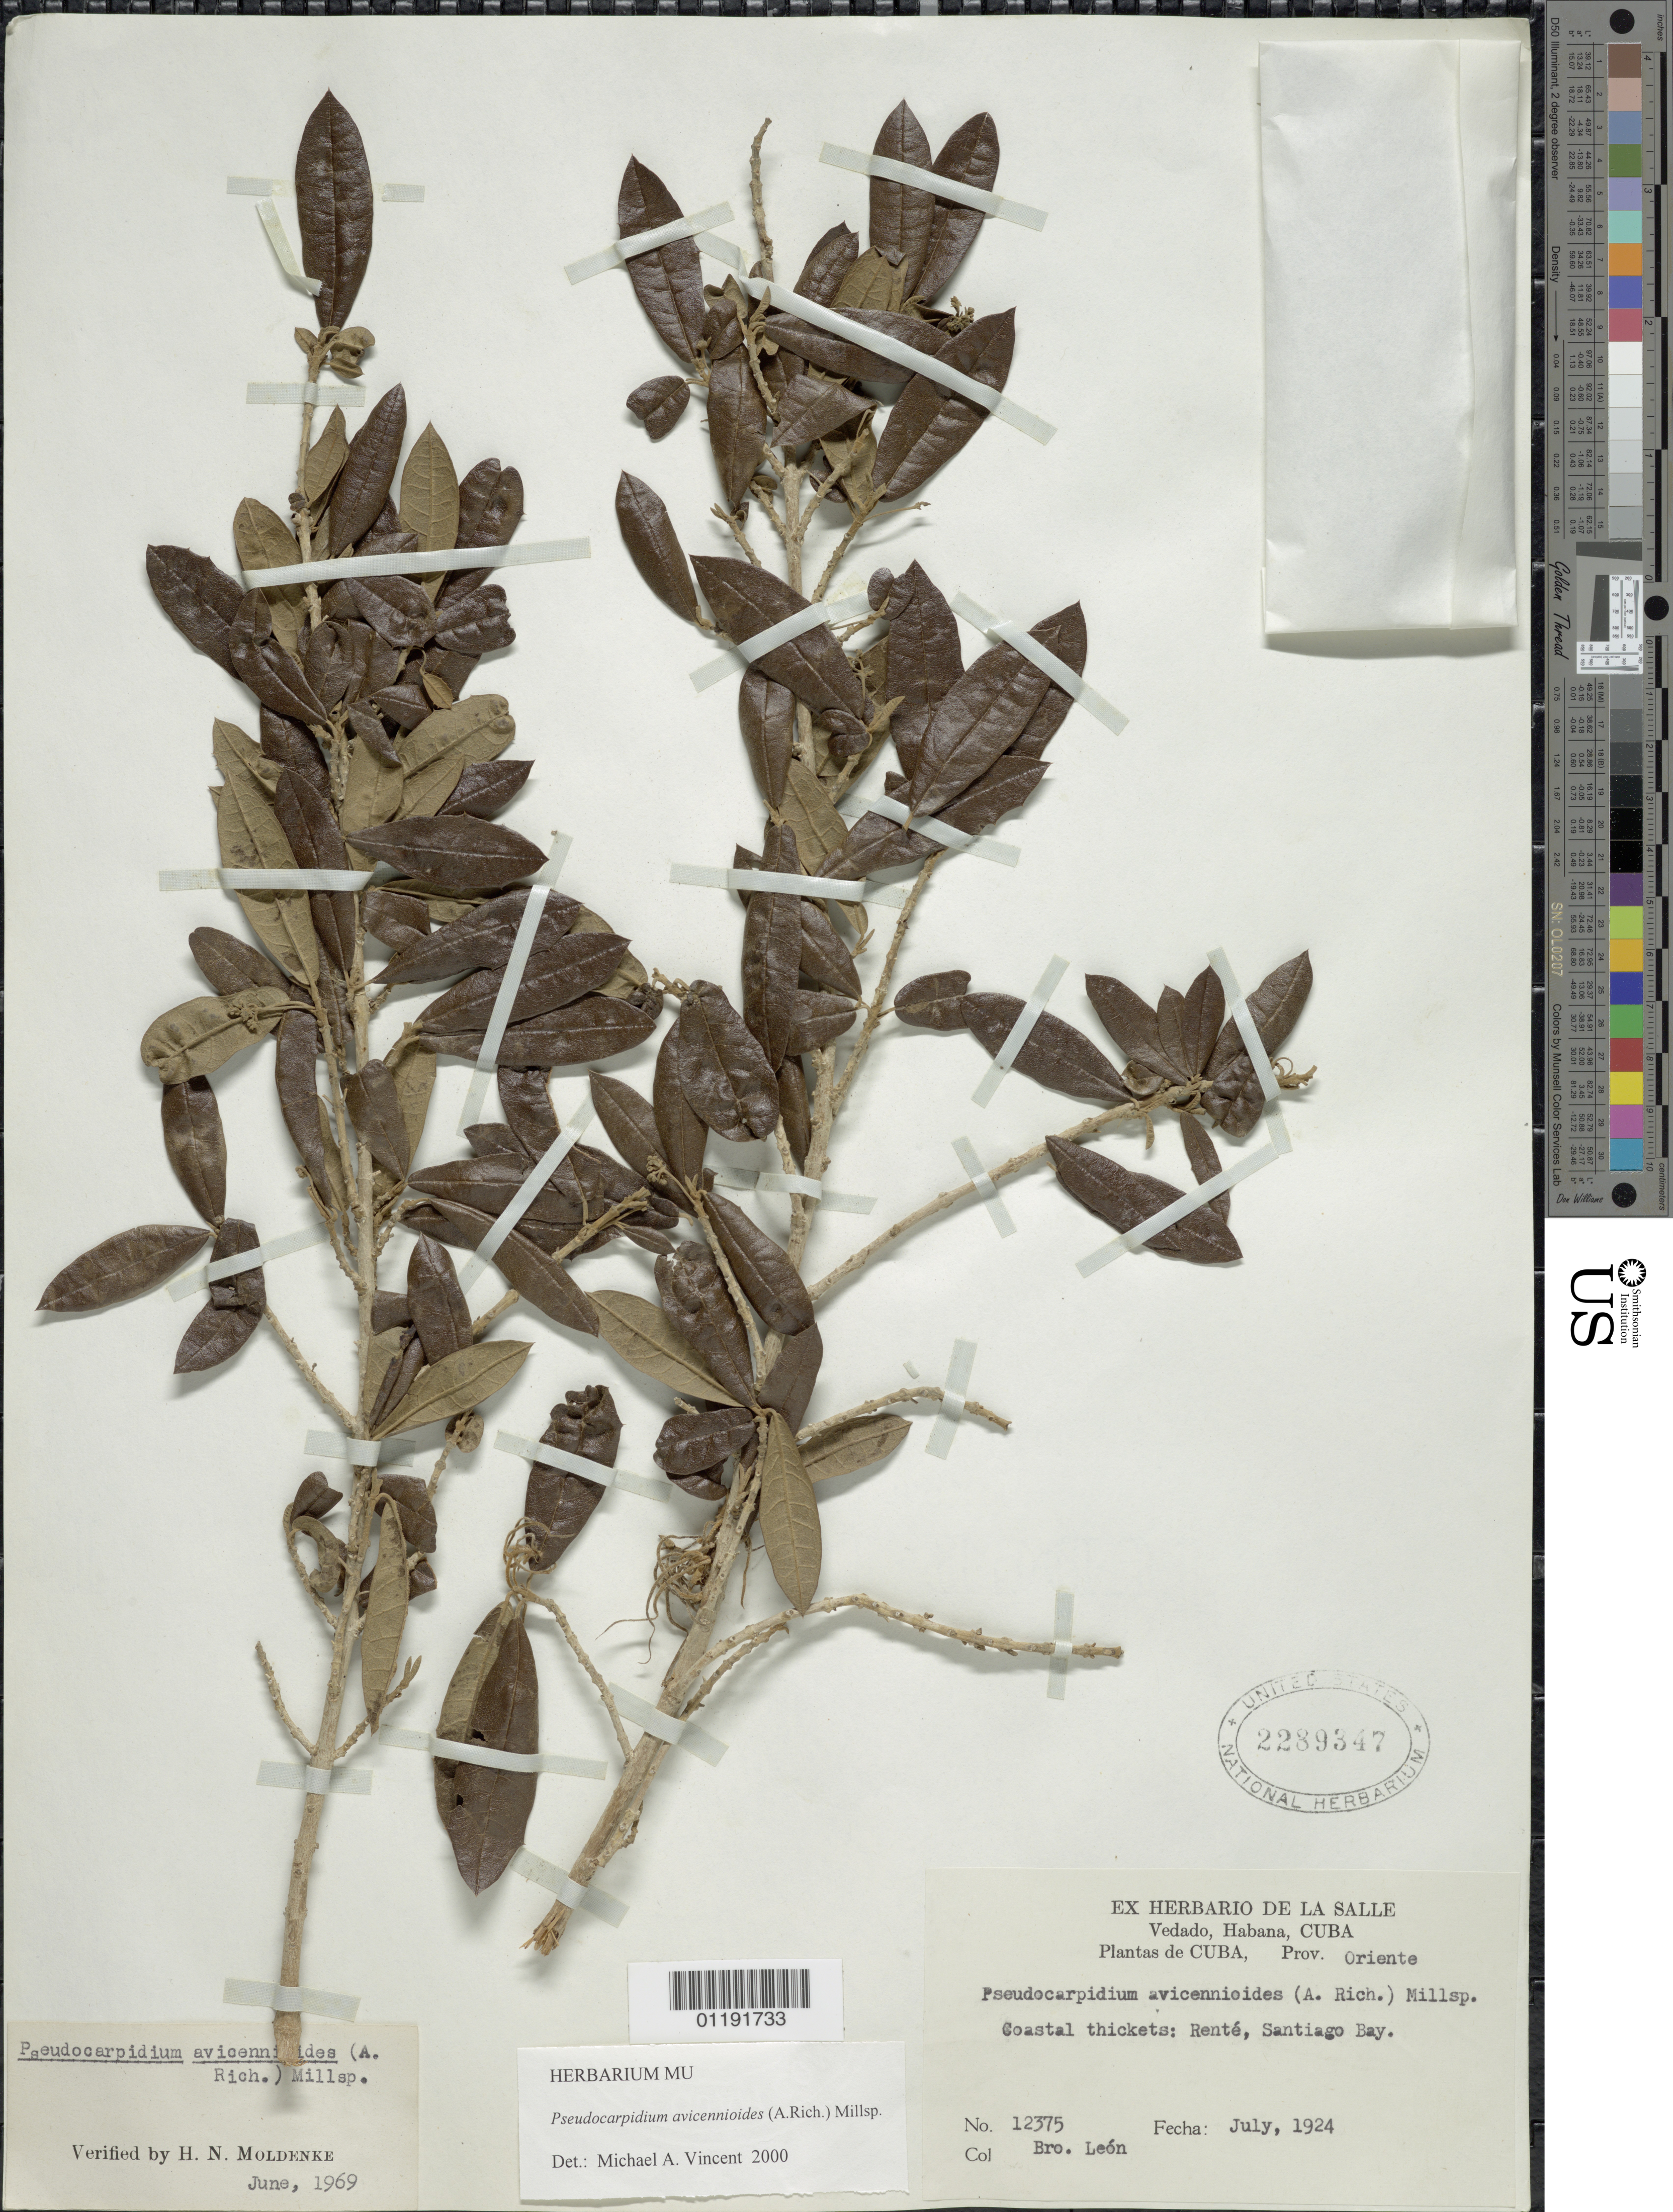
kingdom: Plantae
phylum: Tracheophyta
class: Magnoliopsida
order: Lamiales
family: Lamiaceae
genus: Pseudocarpidium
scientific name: Pseudocarpidium avicennioides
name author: (A. Rich.) Millsp.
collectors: Bro. León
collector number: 12375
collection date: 1924-07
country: Cuba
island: Cuba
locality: Santiago Bay, Rente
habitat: Coastal thickets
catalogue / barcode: US 2289347